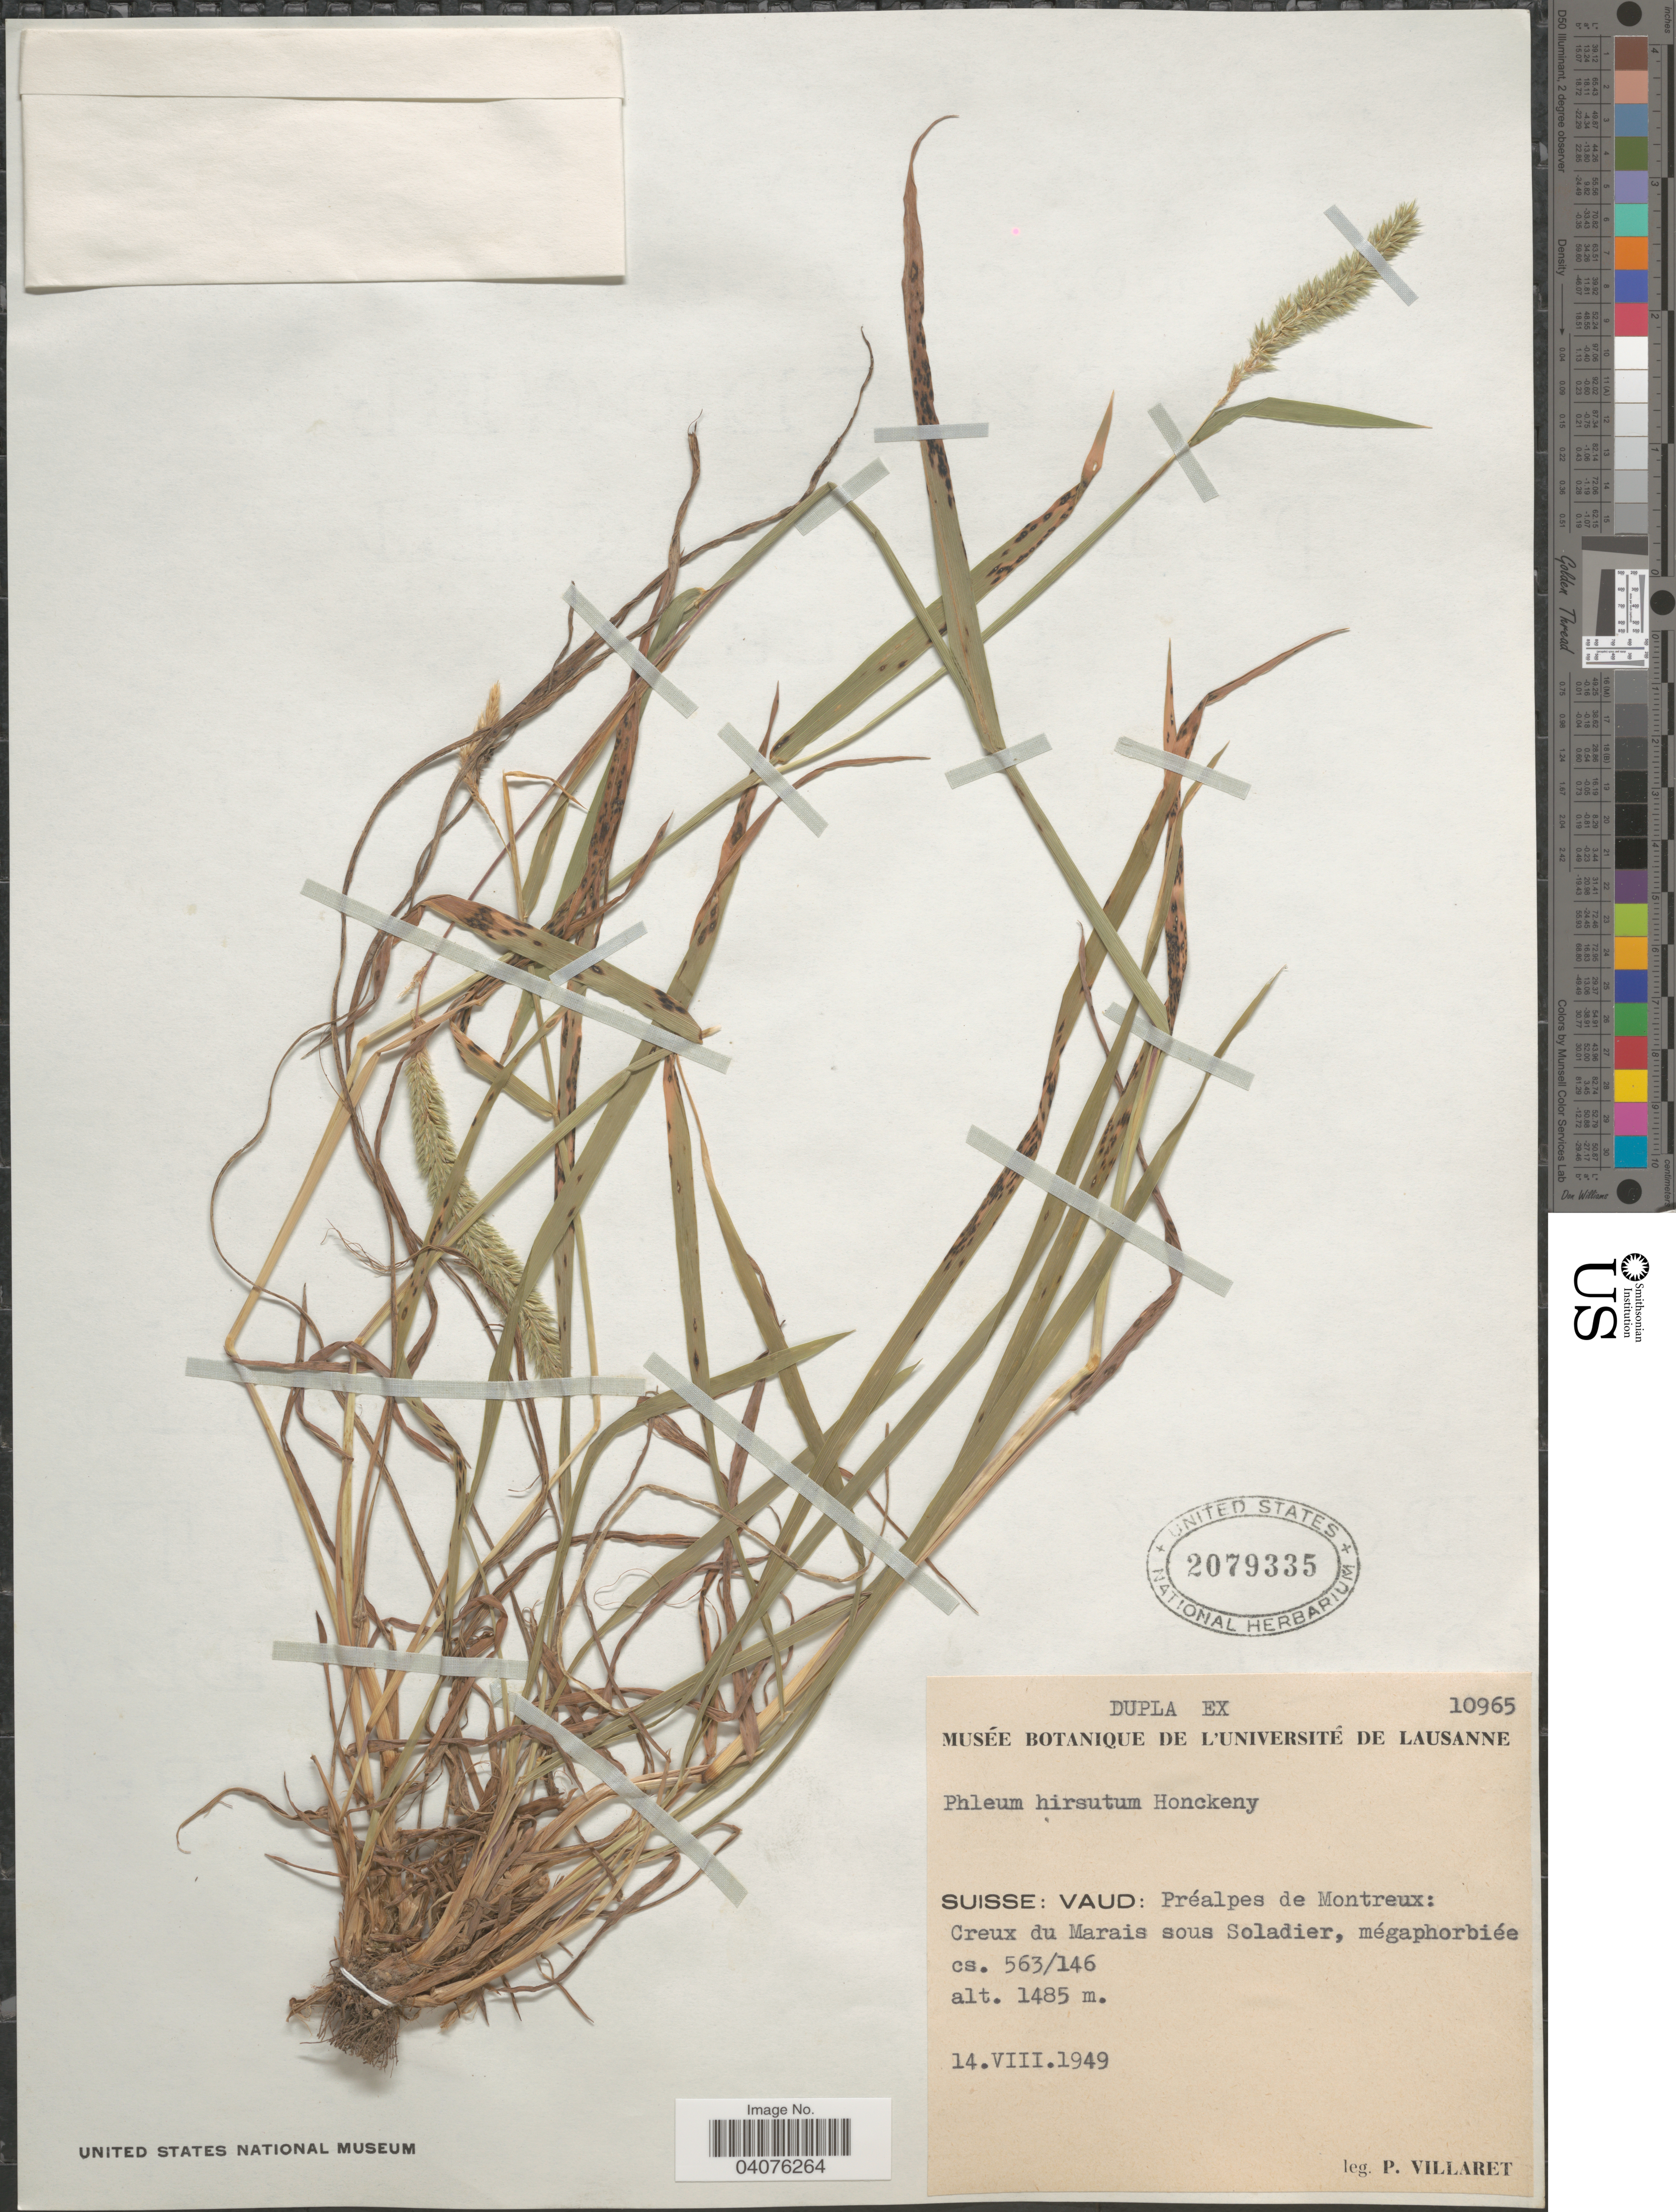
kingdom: Plantae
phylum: Tracheophyta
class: Liliopsida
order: Poales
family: Poaceae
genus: Phleum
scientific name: Phleum michelii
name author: All.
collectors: P. Villaret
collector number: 10965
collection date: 1949-08-14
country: Switzerland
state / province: Vaud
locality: Suisse: Préalpes de Montreux: Creux du Marais sous Soladier, mégaphorbiée cs. 563/146.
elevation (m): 1485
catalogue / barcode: US 2079335